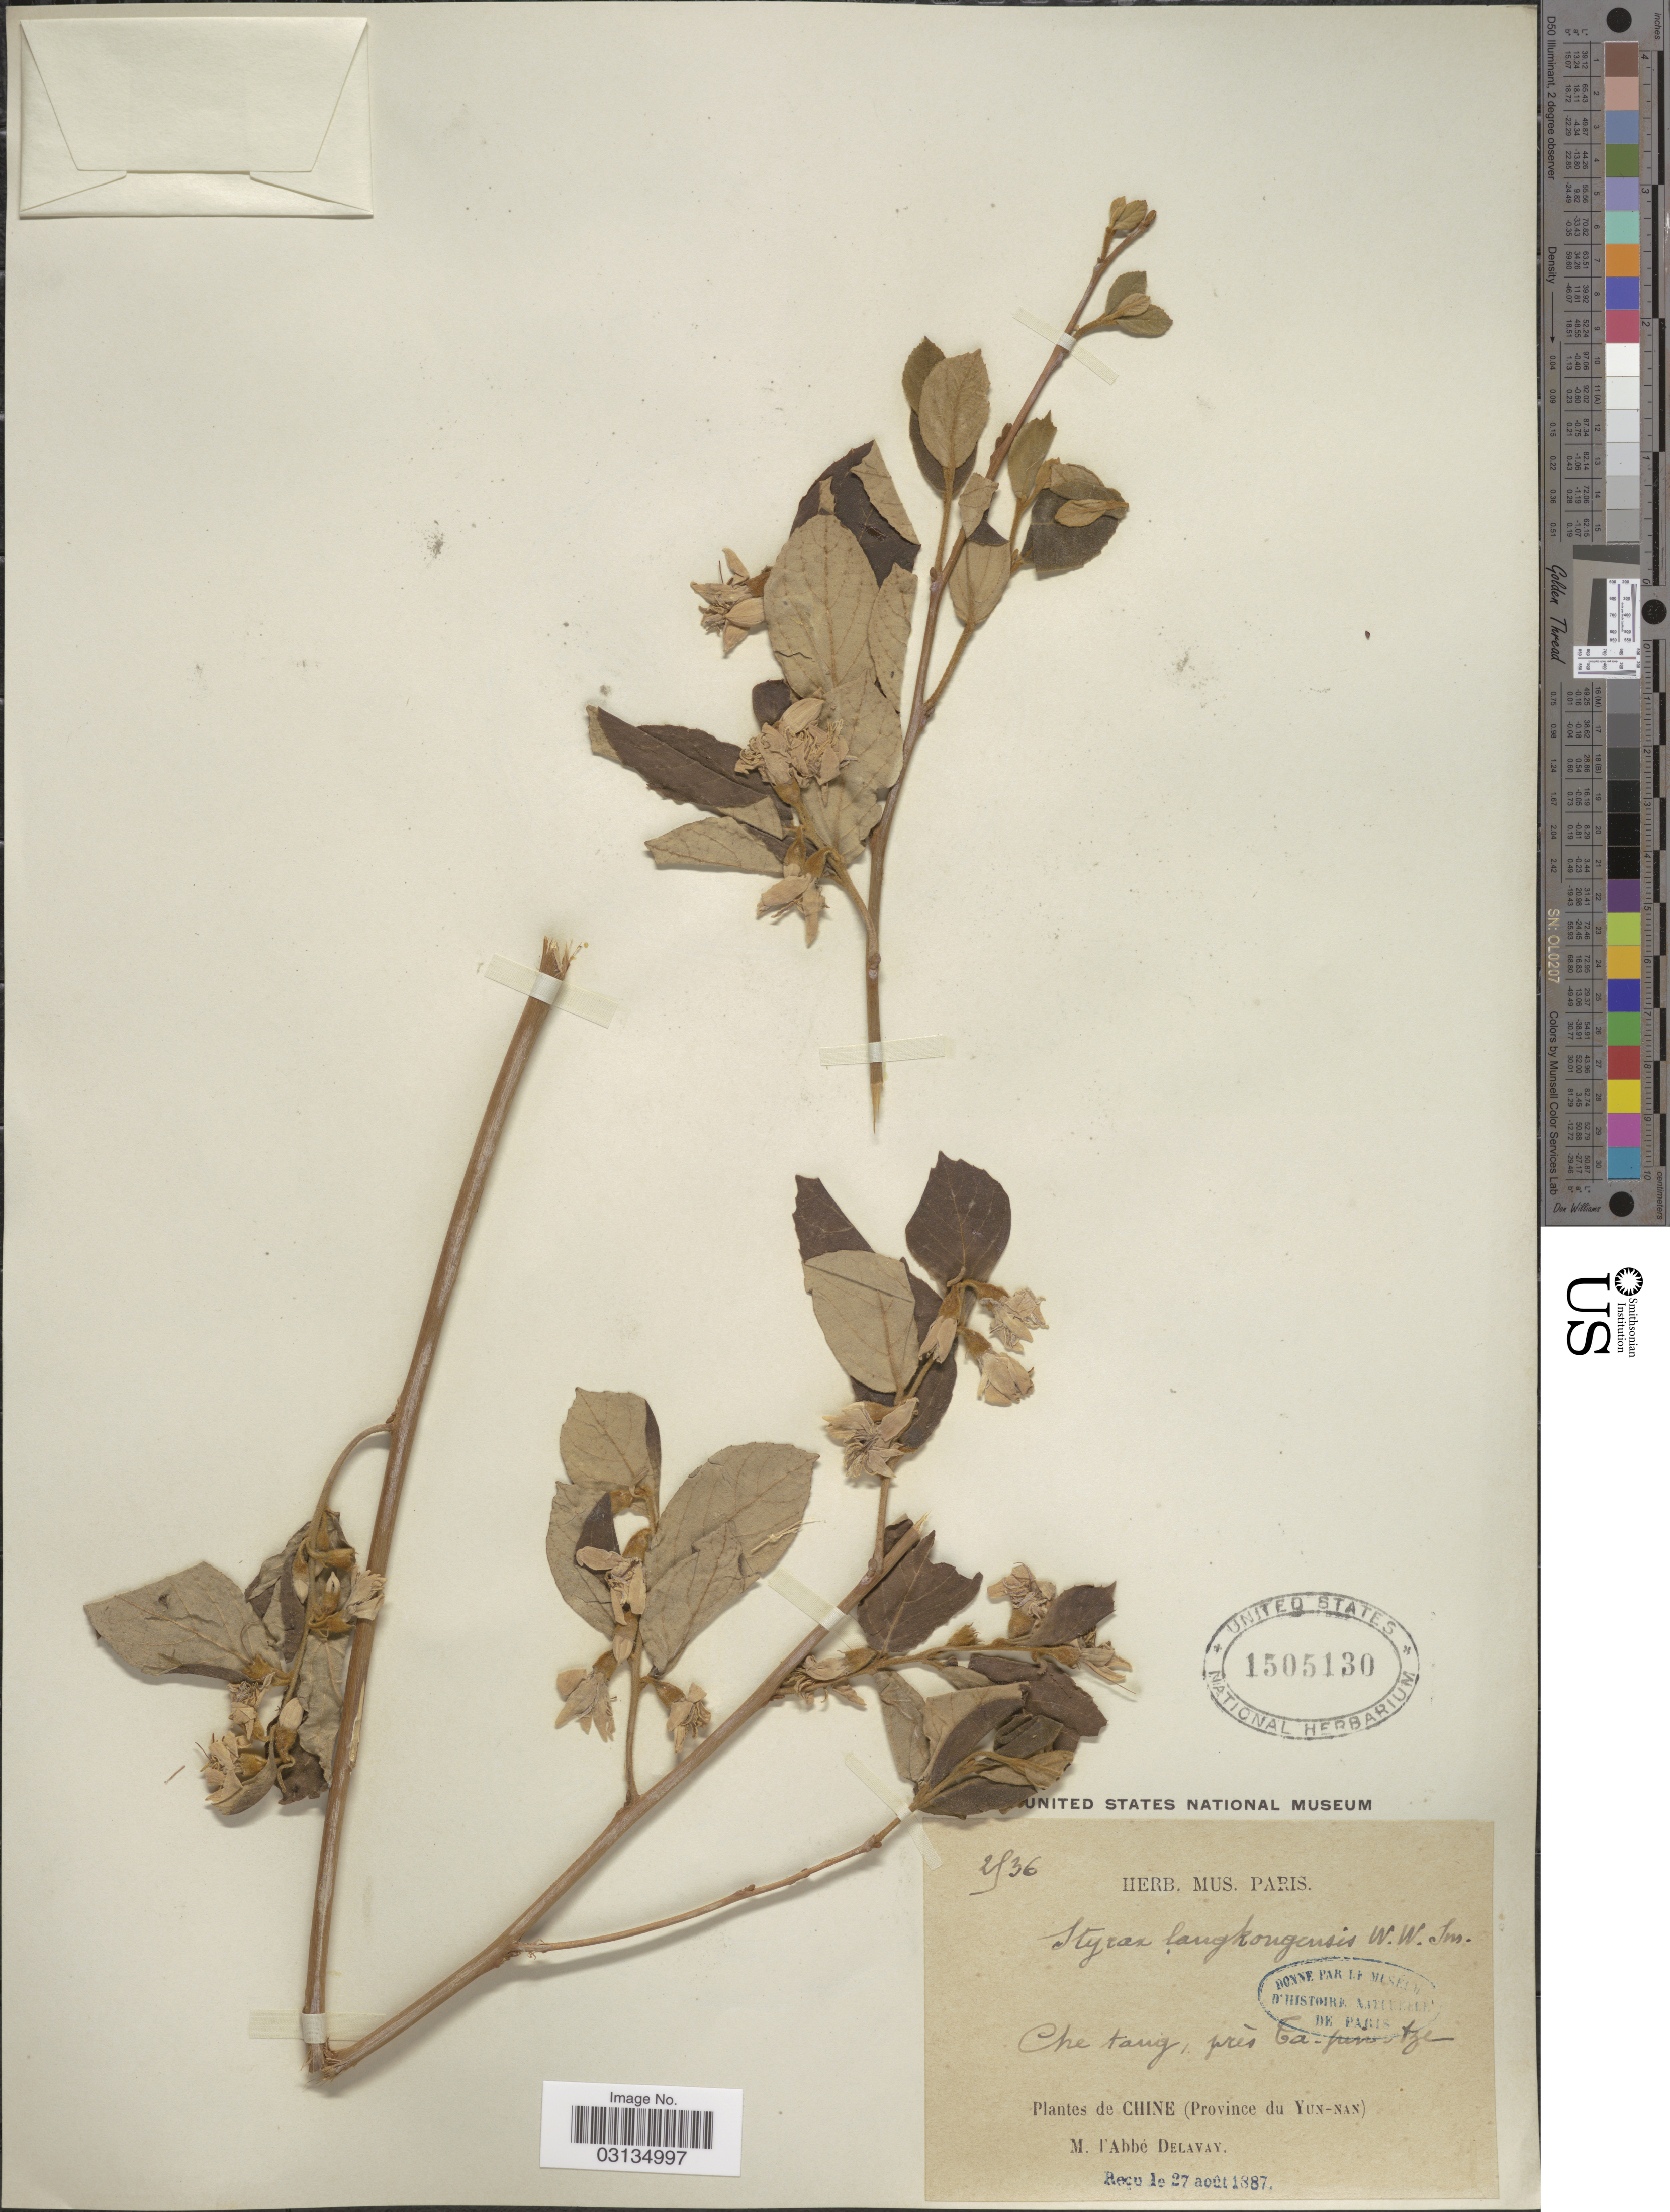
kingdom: Plantae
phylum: Tracheophyta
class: Magnoliopsida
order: Ericales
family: Styracaceae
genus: Styrax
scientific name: Styrax langkongensis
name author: W.W. Sm.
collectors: P. Delavay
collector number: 2536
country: China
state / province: Yunnan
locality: Che tang, près Ta-juntze [interpreted], Chine, (Province du Yun-nan).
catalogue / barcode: US 1505130